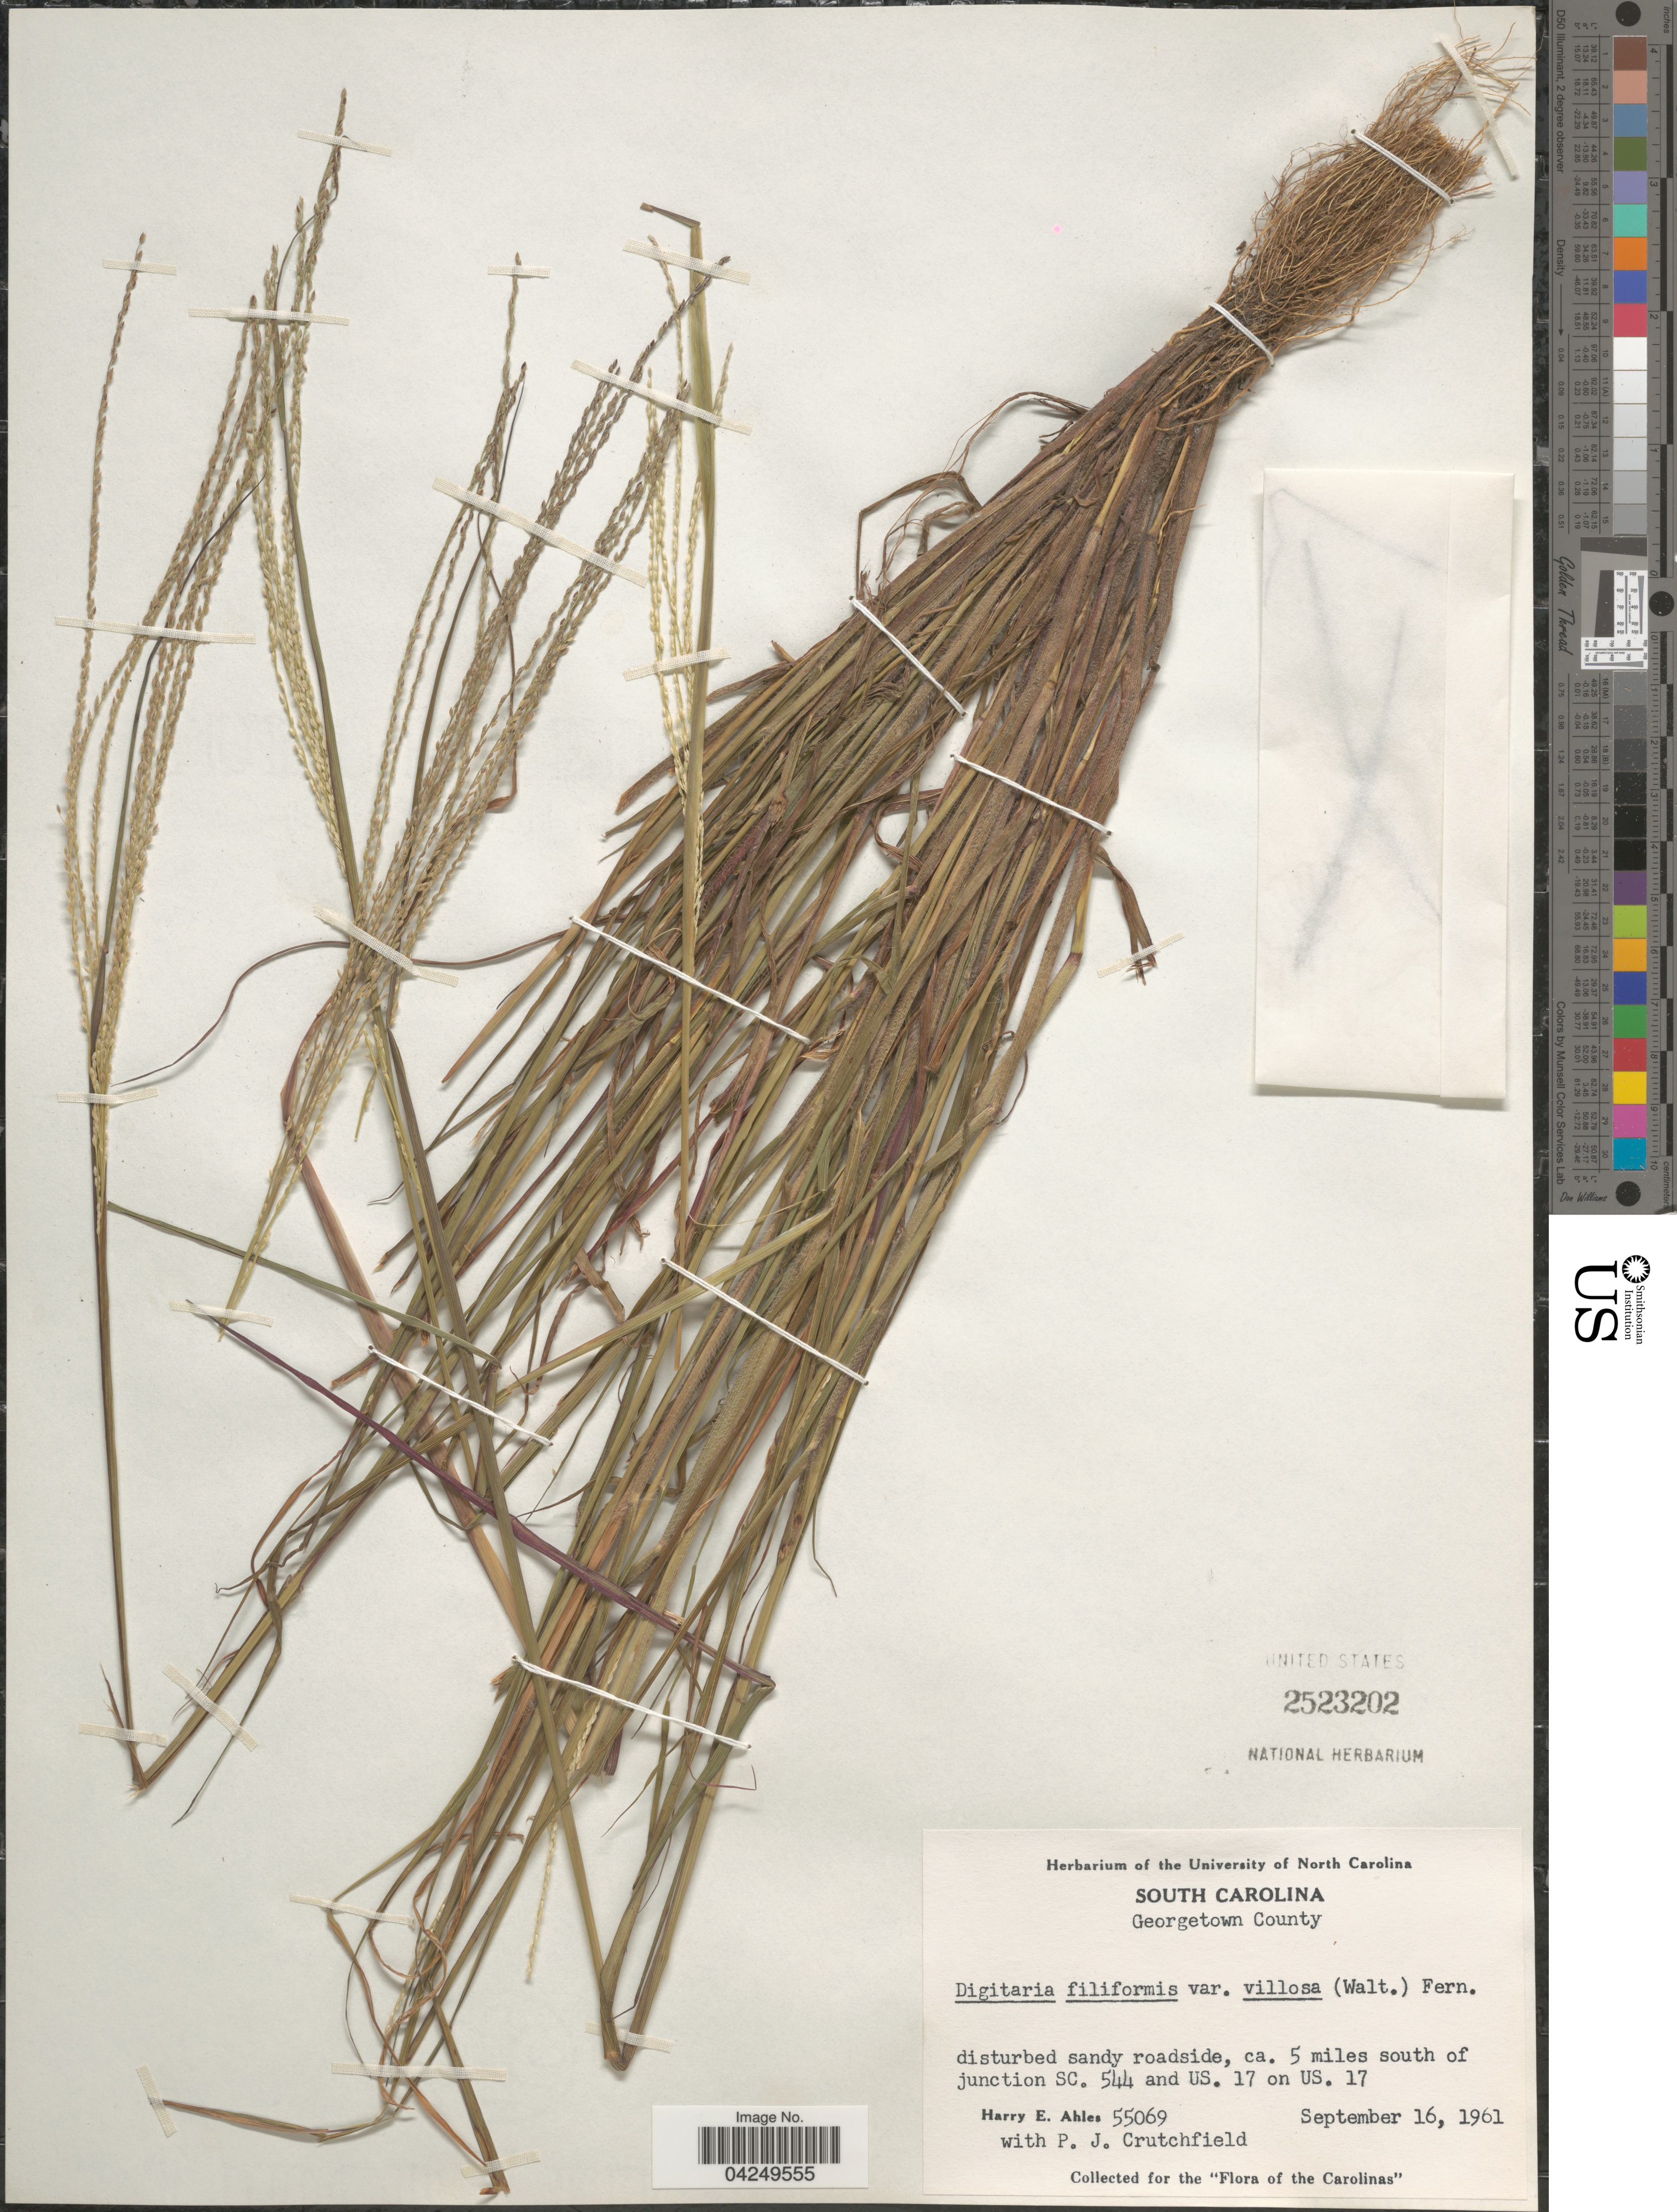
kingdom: Plantae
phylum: Tracheophyta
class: Liliopsida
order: Poales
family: Poaceae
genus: Digitaria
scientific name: Digitaria filiformis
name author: (L.) Koeler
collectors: H. E. Ahles & P. Crutchfield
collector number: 55069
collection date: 1961-09-16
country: United States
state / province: South Carolina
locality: Georgetown County. Disturbed sandy roadside, ca. 5 miles south of junction SC. 544 and US. 17 on US. 17.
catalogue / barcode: US 2523202